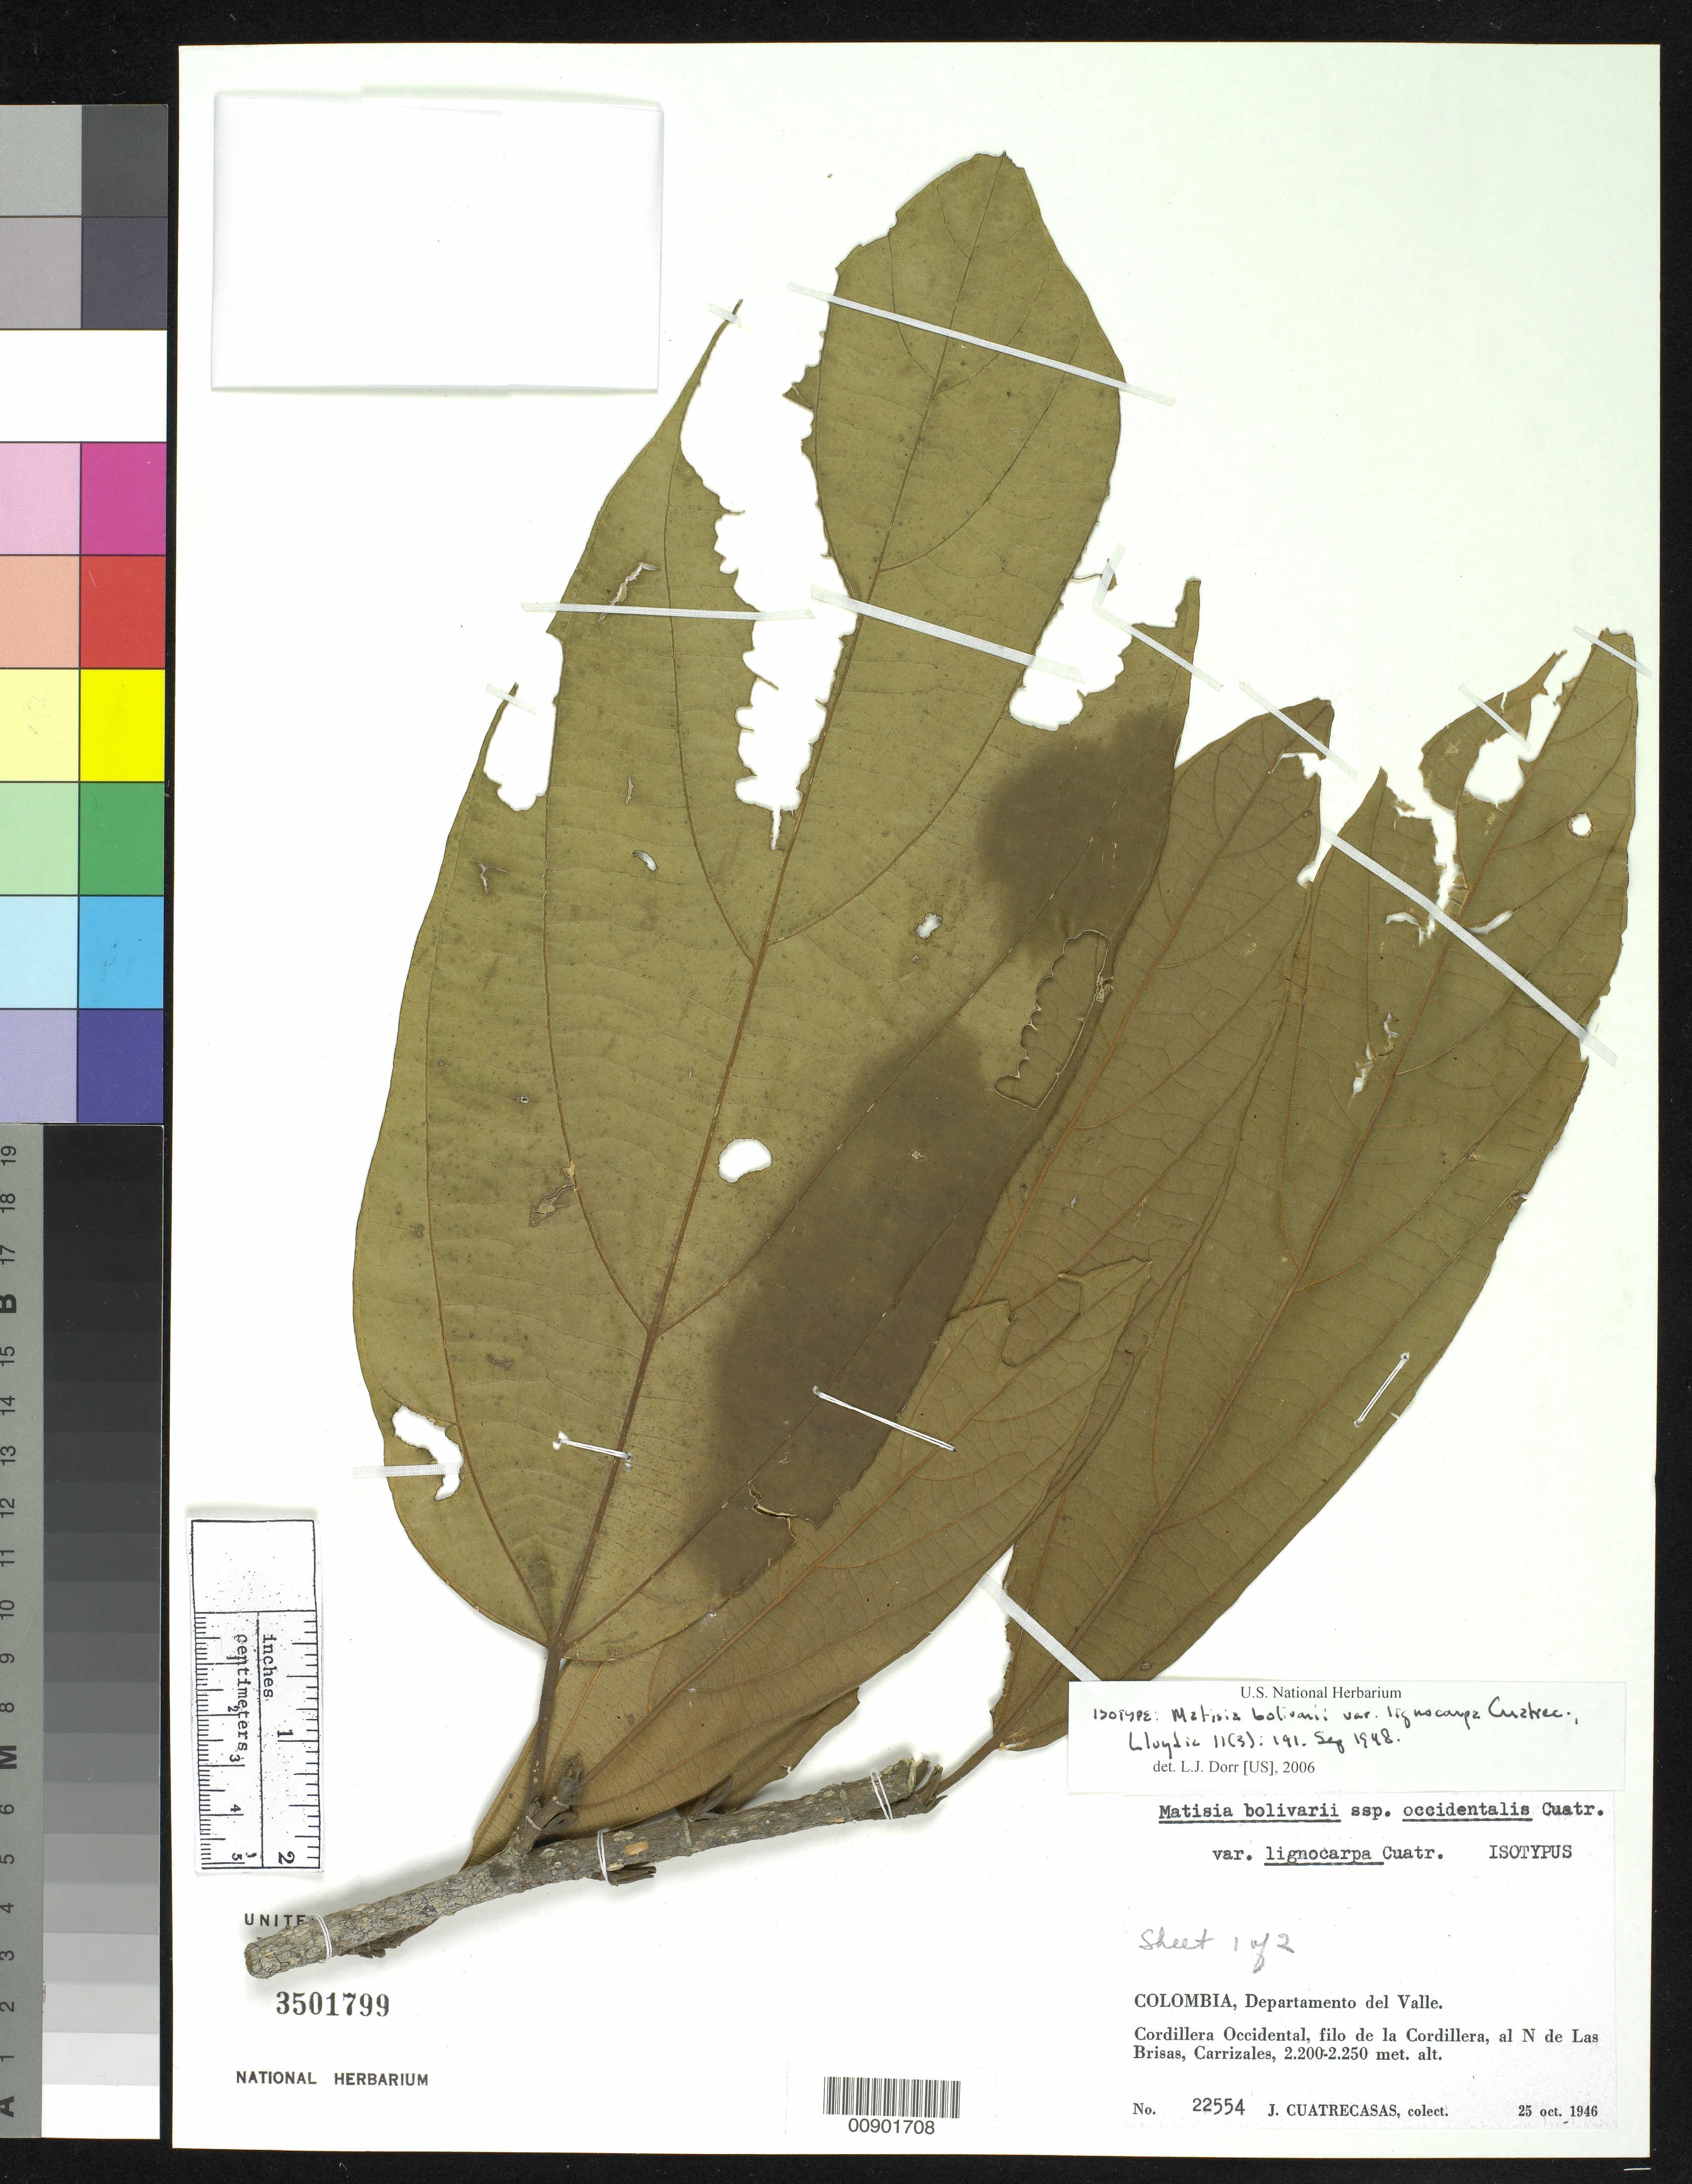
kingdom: Plantae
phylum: Tracheophyta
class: Magnoliopsida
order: Malvales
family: Malvaceae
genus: Quararibea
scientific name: Quararibea bolivarii subsp. occidentalis var. lignocarpa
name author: Cuatrec.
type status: Isotype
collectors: J. Cuatrecasas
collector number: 22554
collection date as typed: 25 Oct 1946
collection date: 1946-10-25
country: Colombia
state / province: Valle del Cauca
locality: Departamento del Valle. Cordillera Occidental, filo de la Cordillera, al N de Las Brisas, Carrizales.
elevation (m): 2200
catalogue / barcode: US 3501799